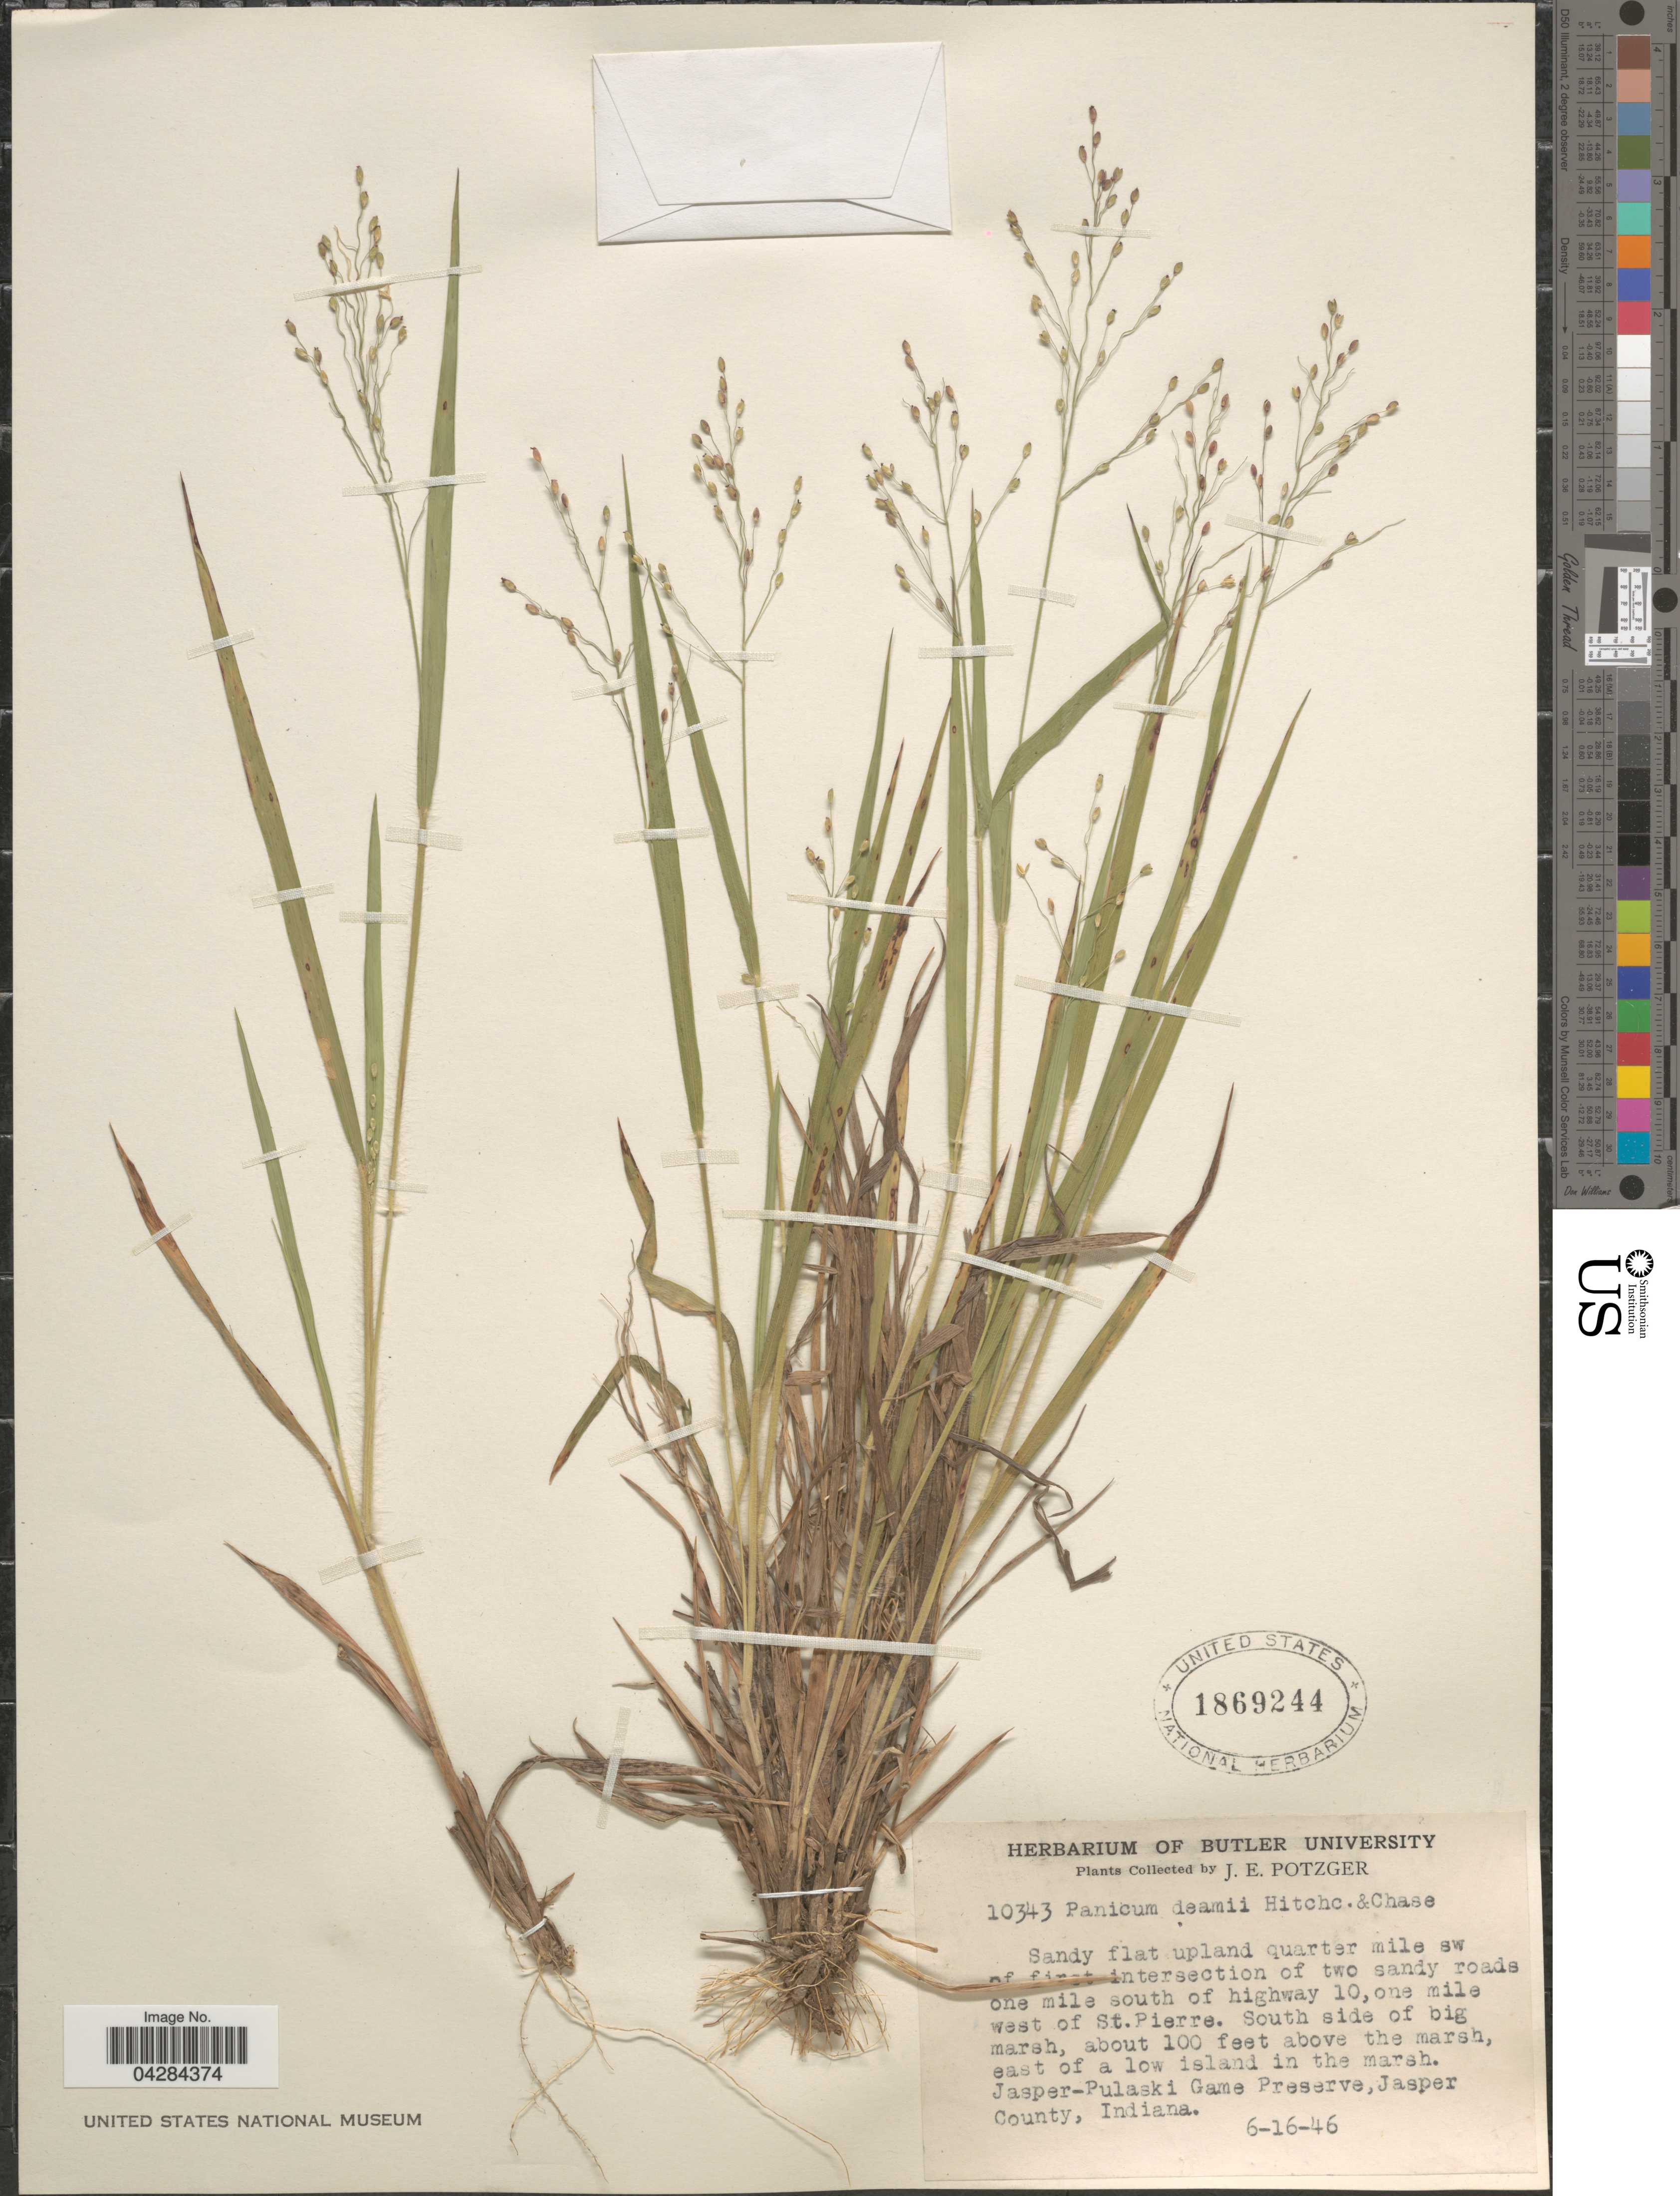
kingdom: Plantae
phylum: Tracheophyta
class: Liliopsida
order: Poales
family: Poaceae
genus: Dichanthelium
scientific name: Dichanthelium ovale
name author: (Elliott) Gould & C.A. Clark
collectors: J. Potzger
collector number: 10343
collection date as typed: Transcribed d/m/y: 16/6/46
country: United States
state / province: Indiana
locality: Sandy flat upland quarter mile sw of first intersection of two sandy roads one mile south of highway 10, one mile west of St. Pierre. South side of big marsh, about 100 feet above the marsh, east of a low island in the marsh. Jasper-Pulaski Game Preserve, Jasper County.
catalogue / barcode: US 1869244